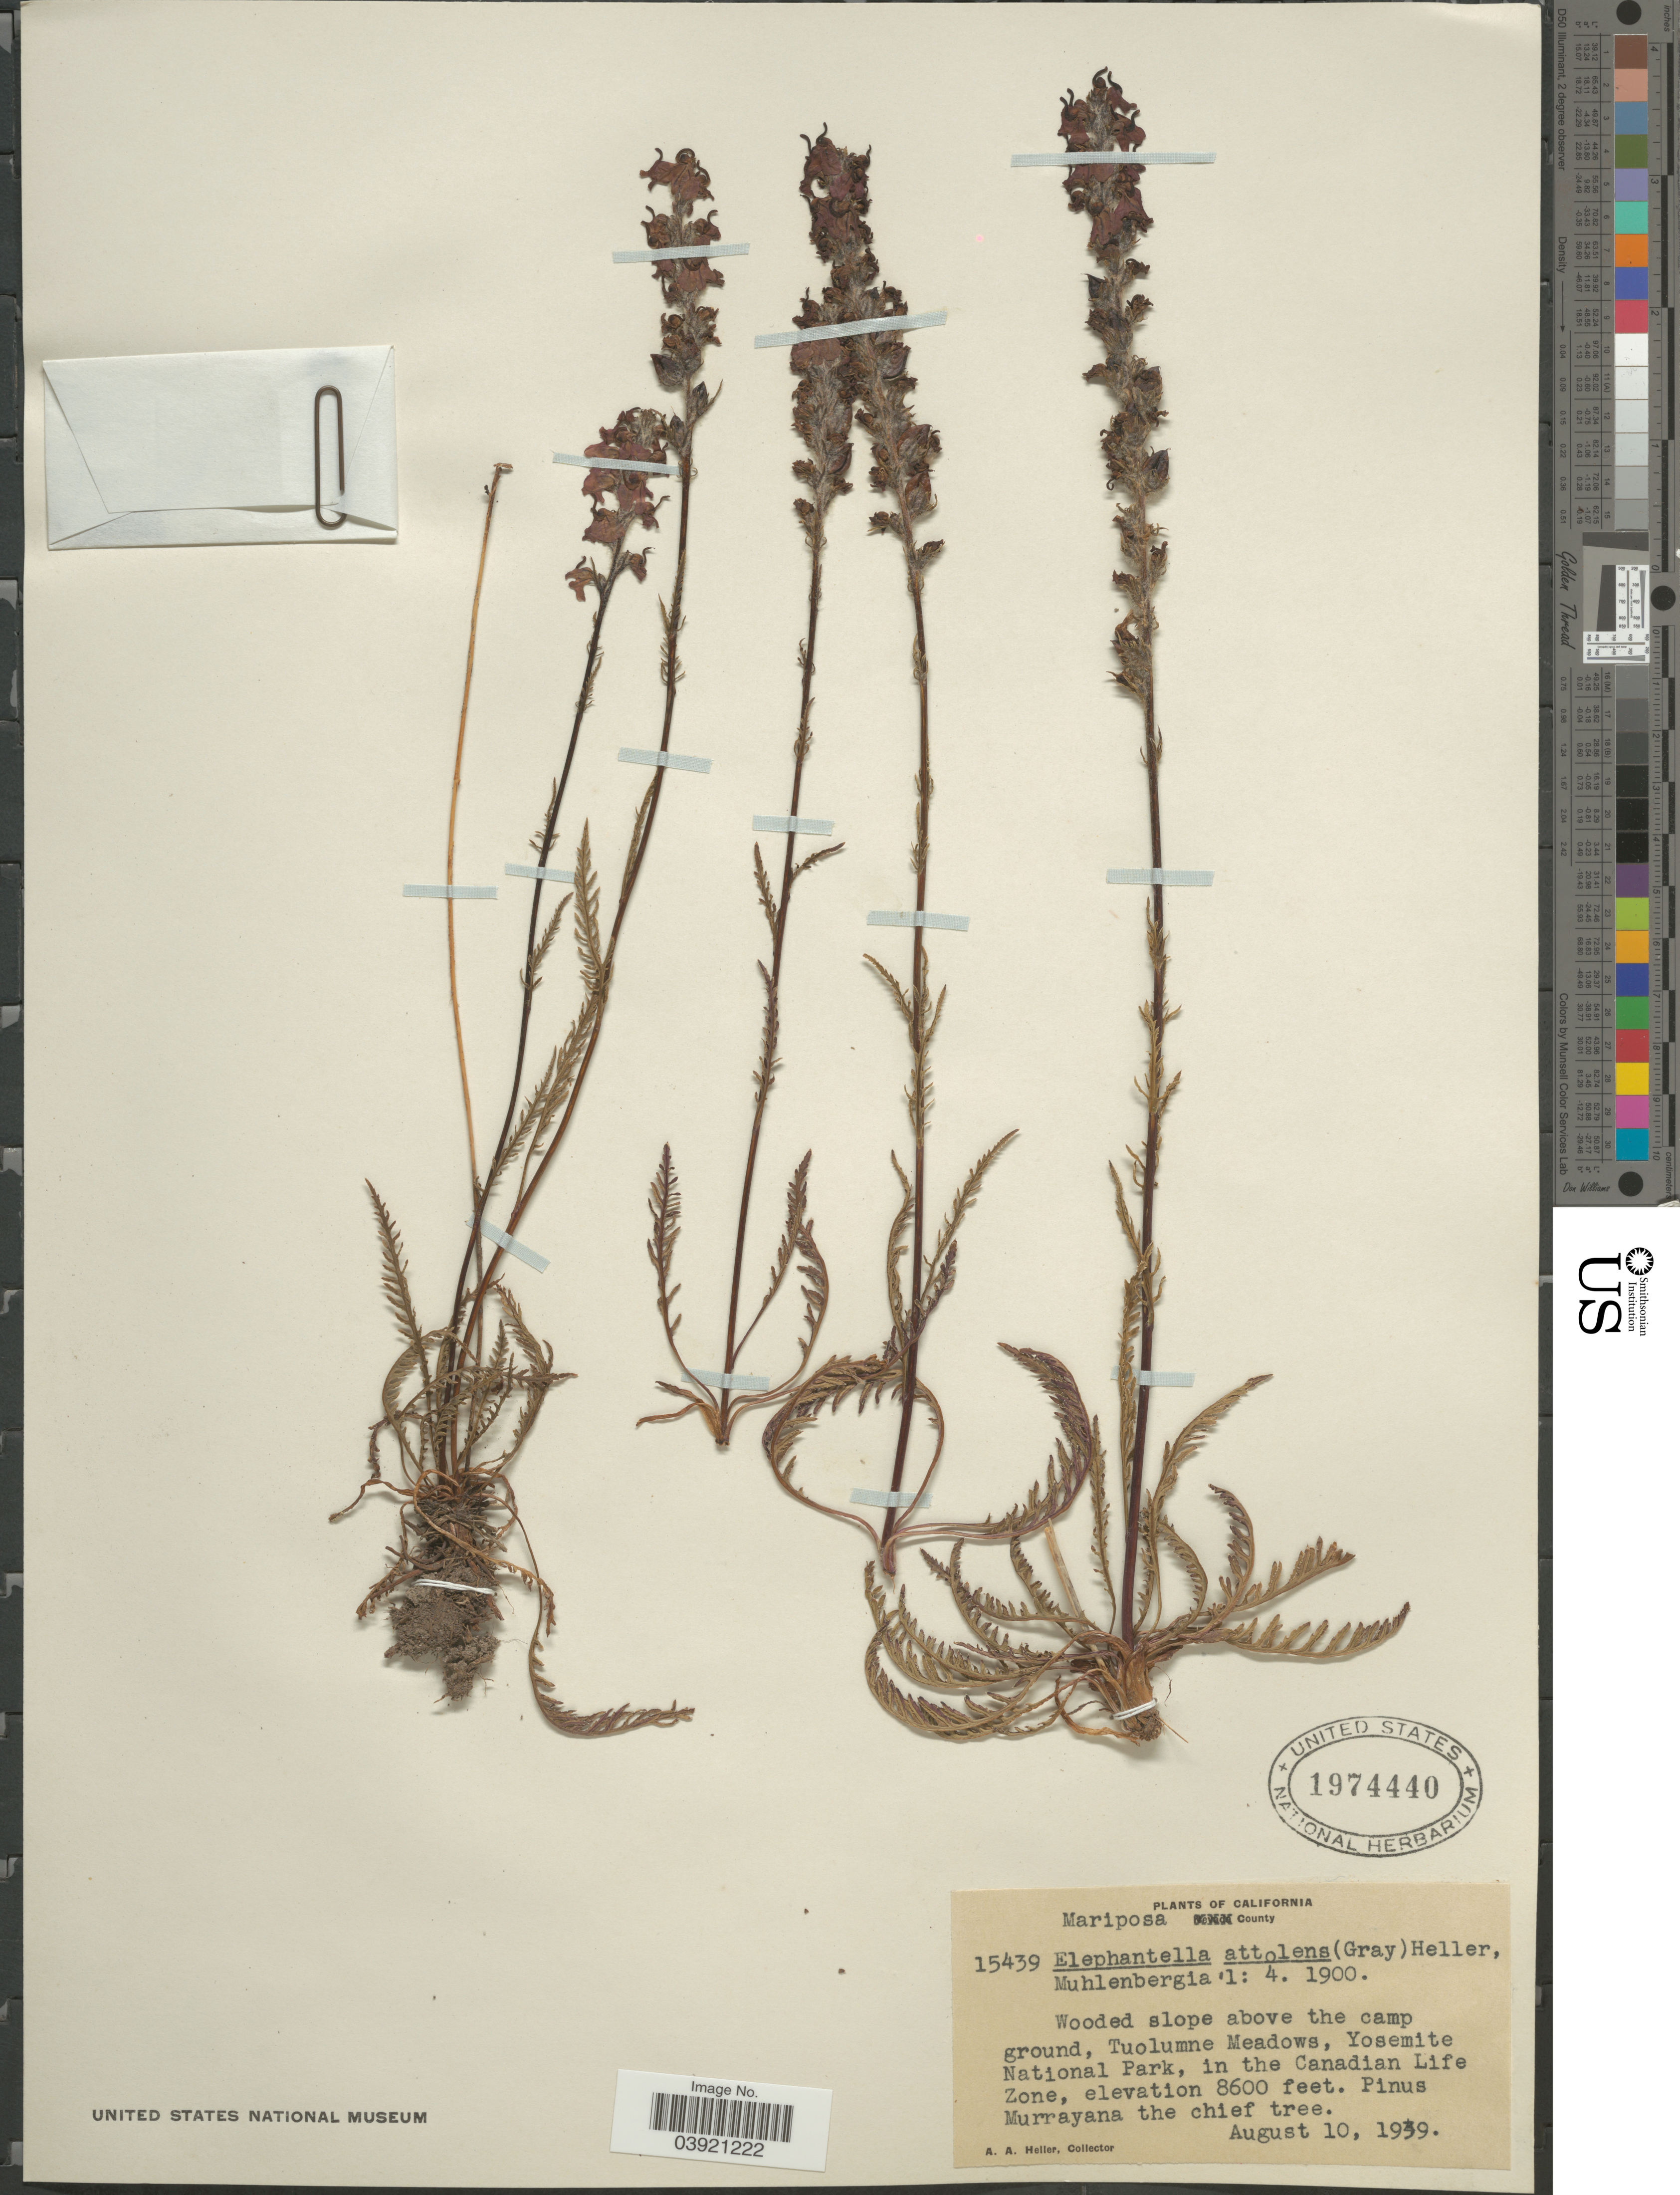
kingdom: Plantae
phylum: Tracheophyta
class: Magnoliopsida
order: Lamiales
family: Orobanchaceae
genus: Pedicularis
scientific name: Pedicularis attollens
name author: A. Gray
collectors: A. A. Heller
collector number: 15439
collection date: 1939-08-10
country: United States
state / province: California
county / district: Mariposa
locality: Mariposa County. Wooded slope above the camp ground, Tuolumne Meadows, Yosemite National Park, in the Canadian Life Zone.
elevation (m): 2621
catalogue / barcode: US 1974440